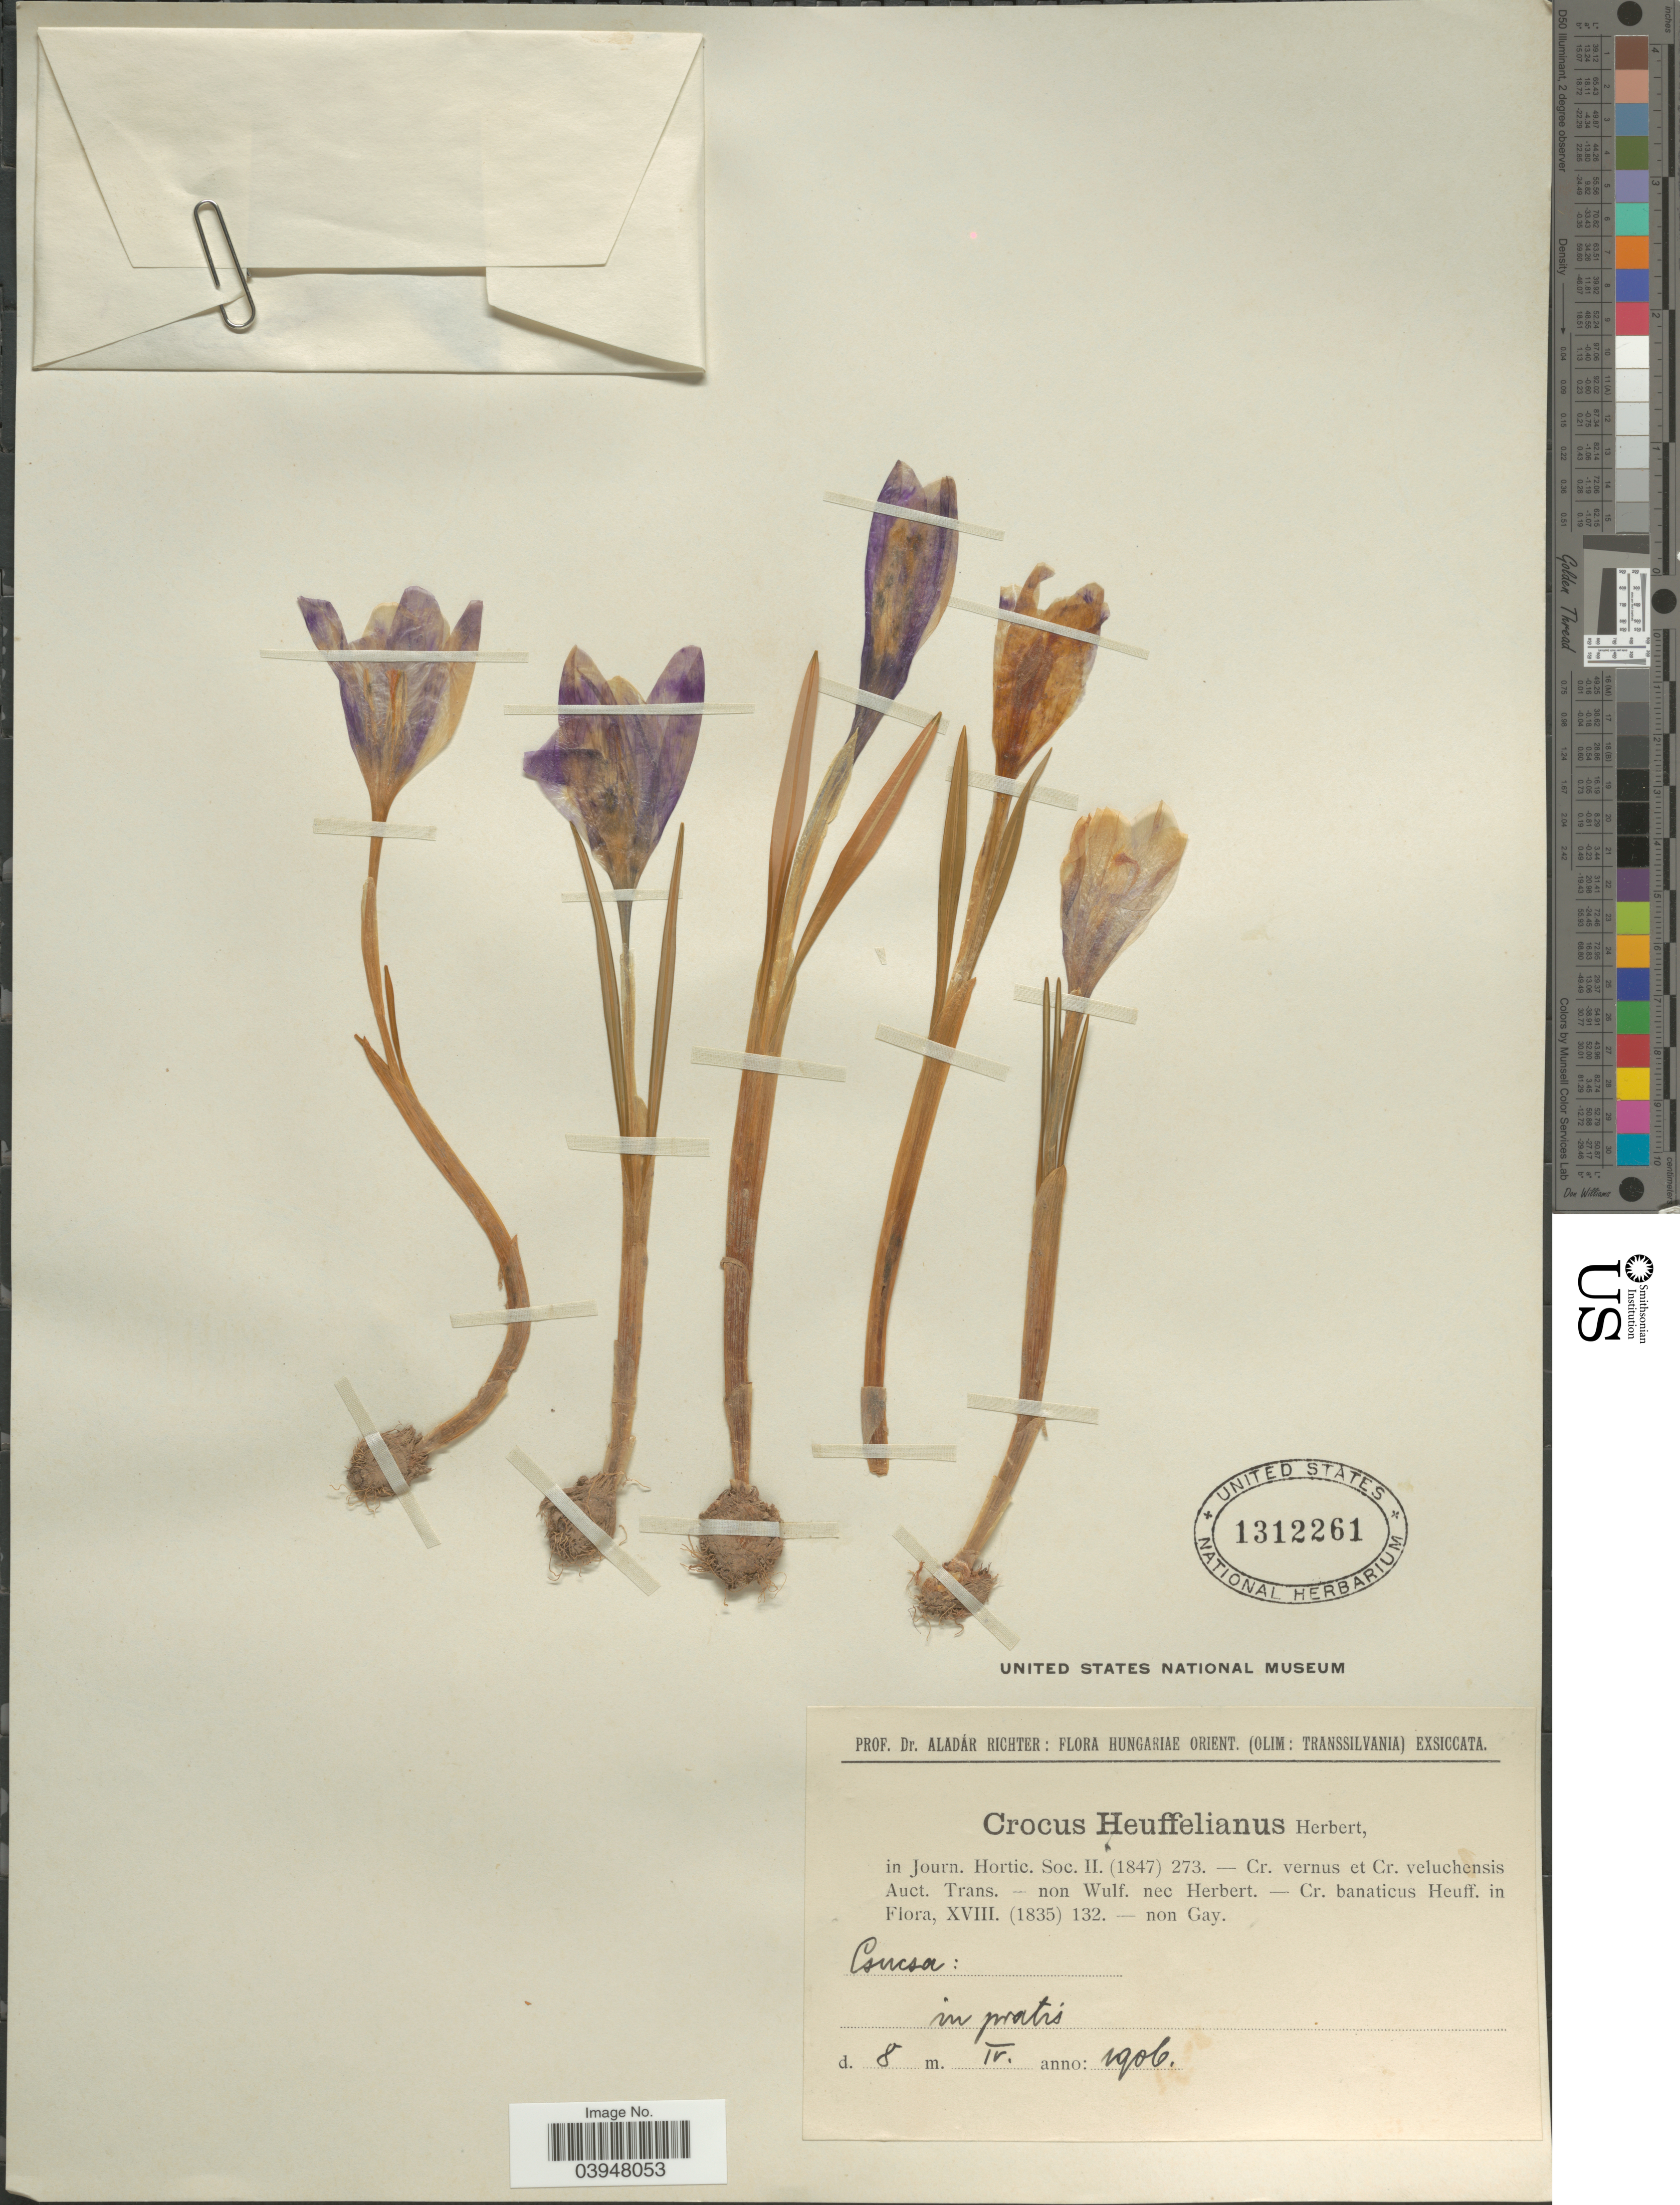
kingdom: Plantae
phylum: Tracheophyta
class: Liliopsida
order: Asparagales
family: Iridaceae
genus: Crocus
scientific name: Crocus heuffelianus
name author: Herb.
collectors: A. Richter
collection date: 1906-04-08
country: Romania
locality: Hungariae Orient. (Olim: Transsilvania). Csucsa: in pratis.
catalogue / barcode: US 1312261